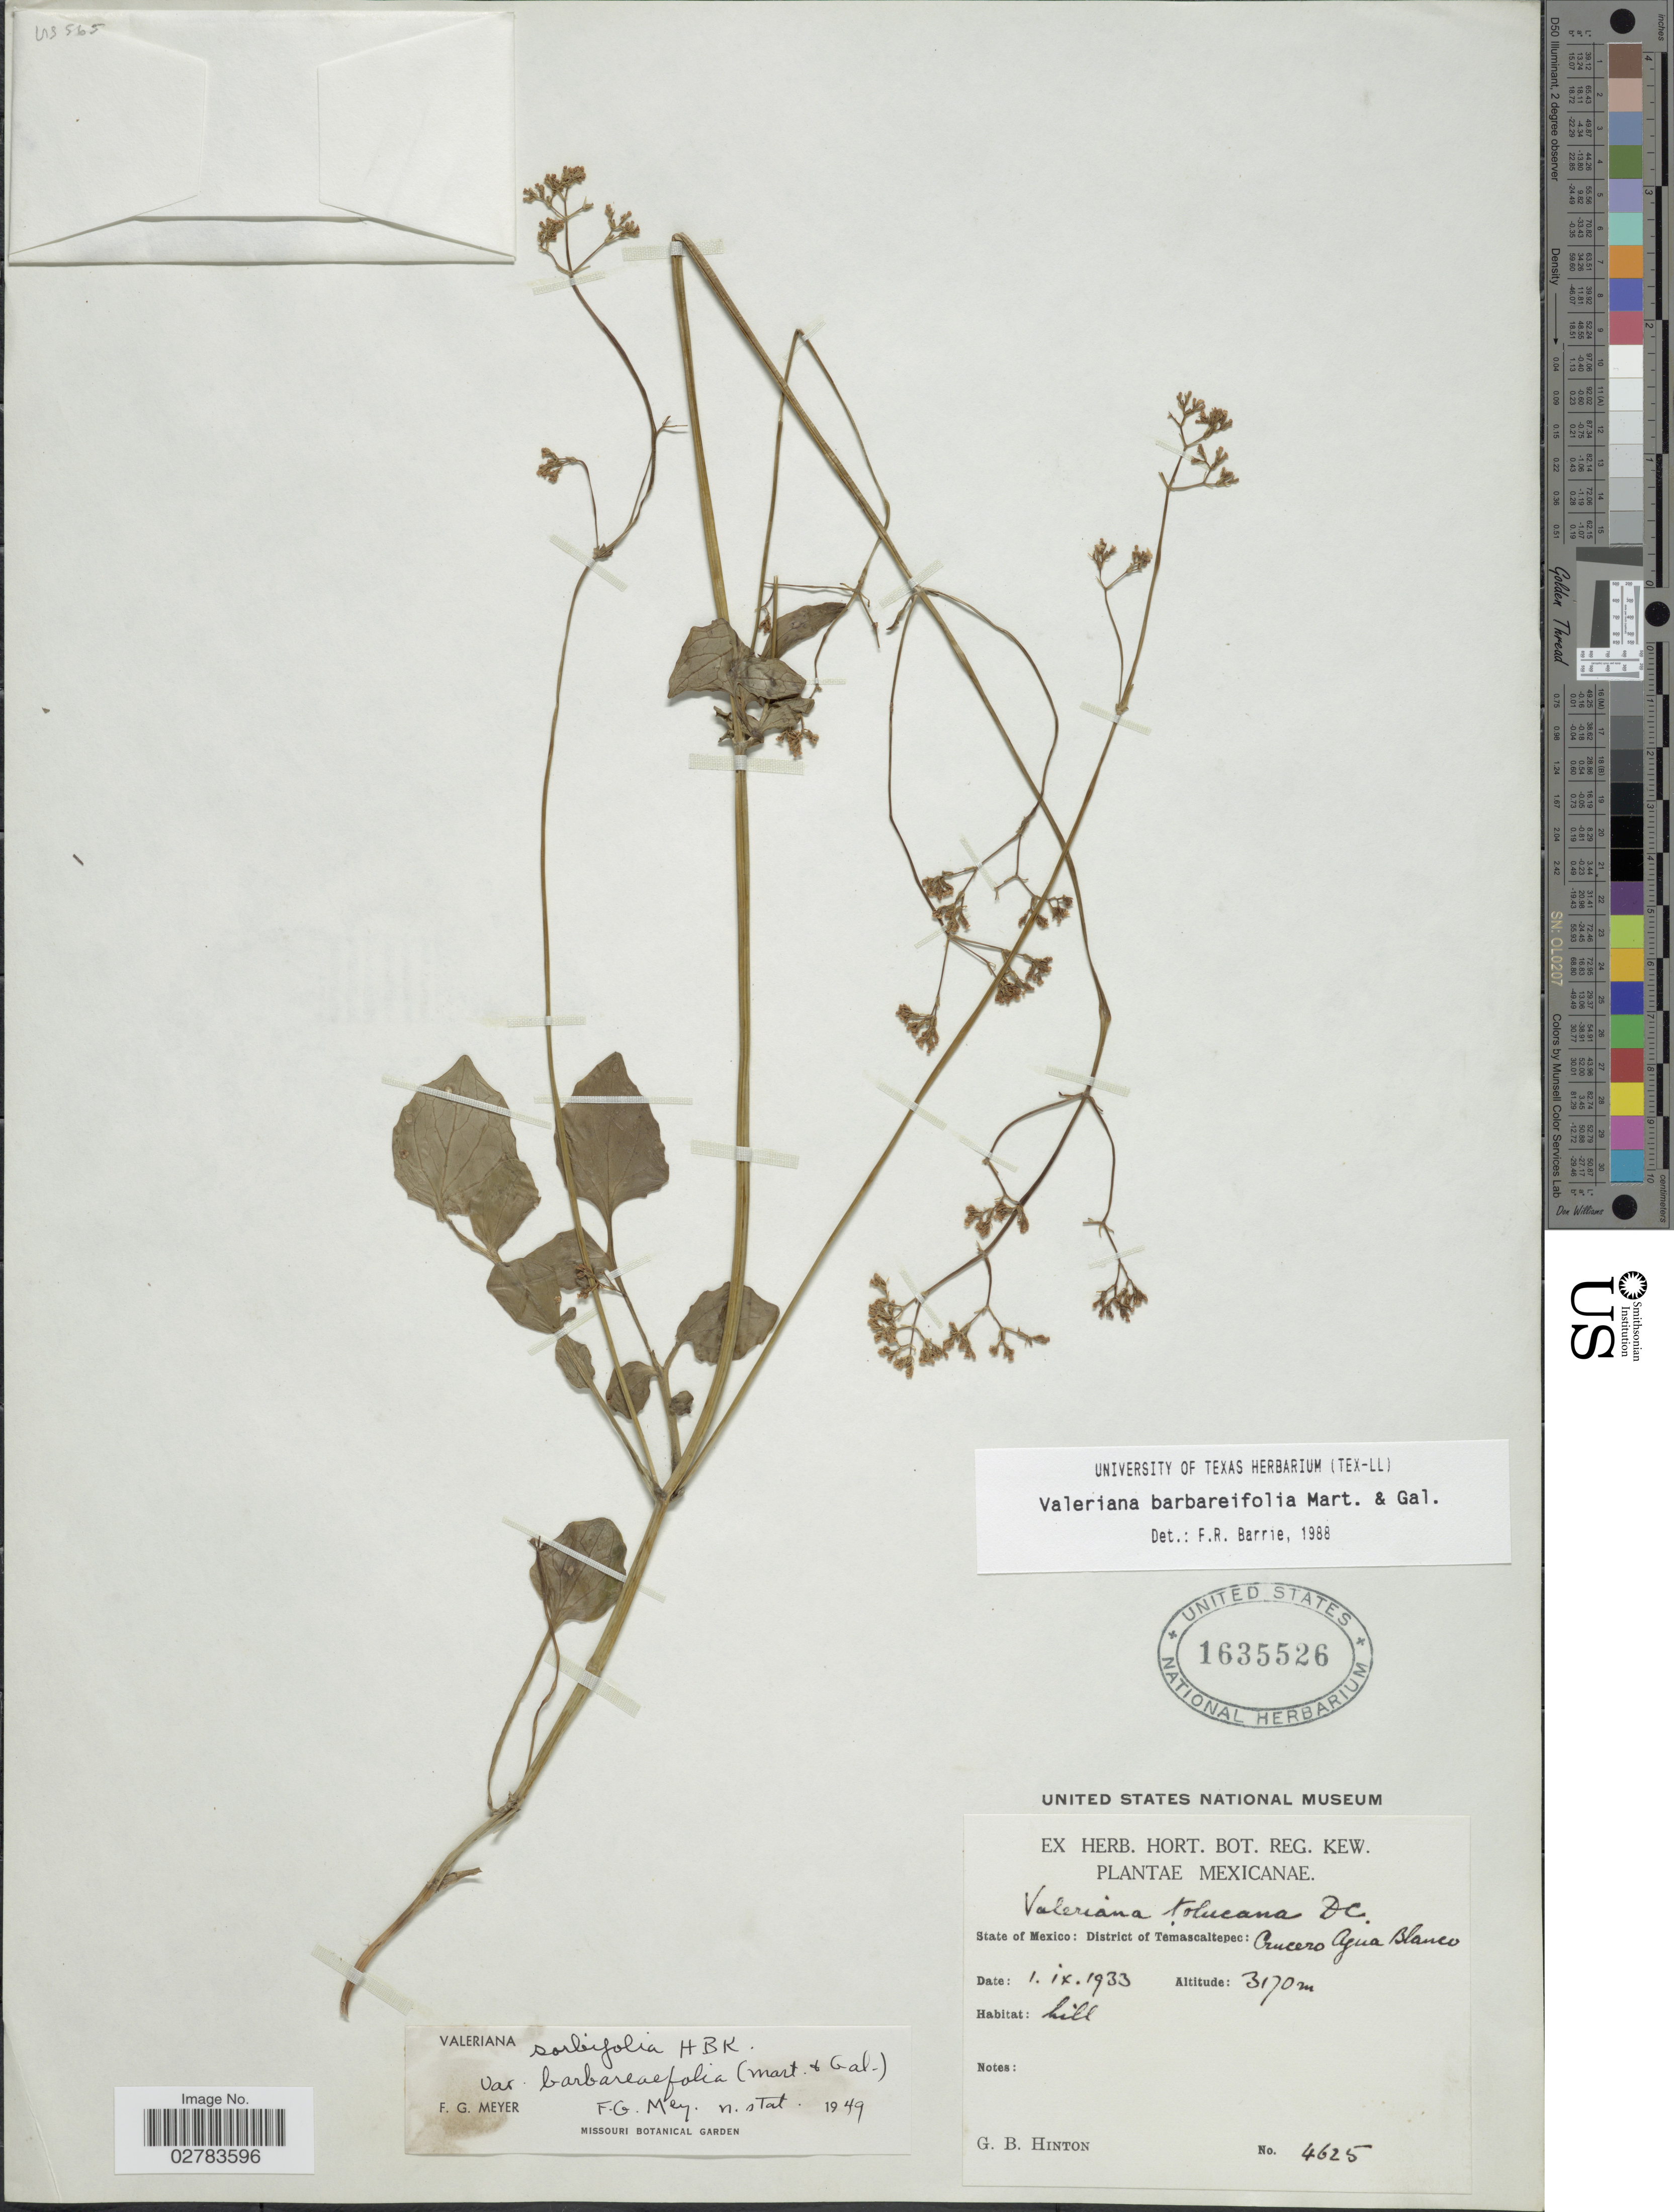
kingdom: Plantae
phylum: Tracheophyta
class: Magnoliopsida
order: Dipsacales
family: Caprifoliaceae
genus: Valeriana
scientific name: Valeriana barbareifolia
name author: M. Martens & Galeotti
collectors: G. B. Hinton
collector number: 4625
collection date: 1933-09-01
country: Mexico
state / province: México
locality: District of Temascaltepec: Crucero Agua Blanco.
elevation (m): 3170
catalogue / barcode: US 1635526